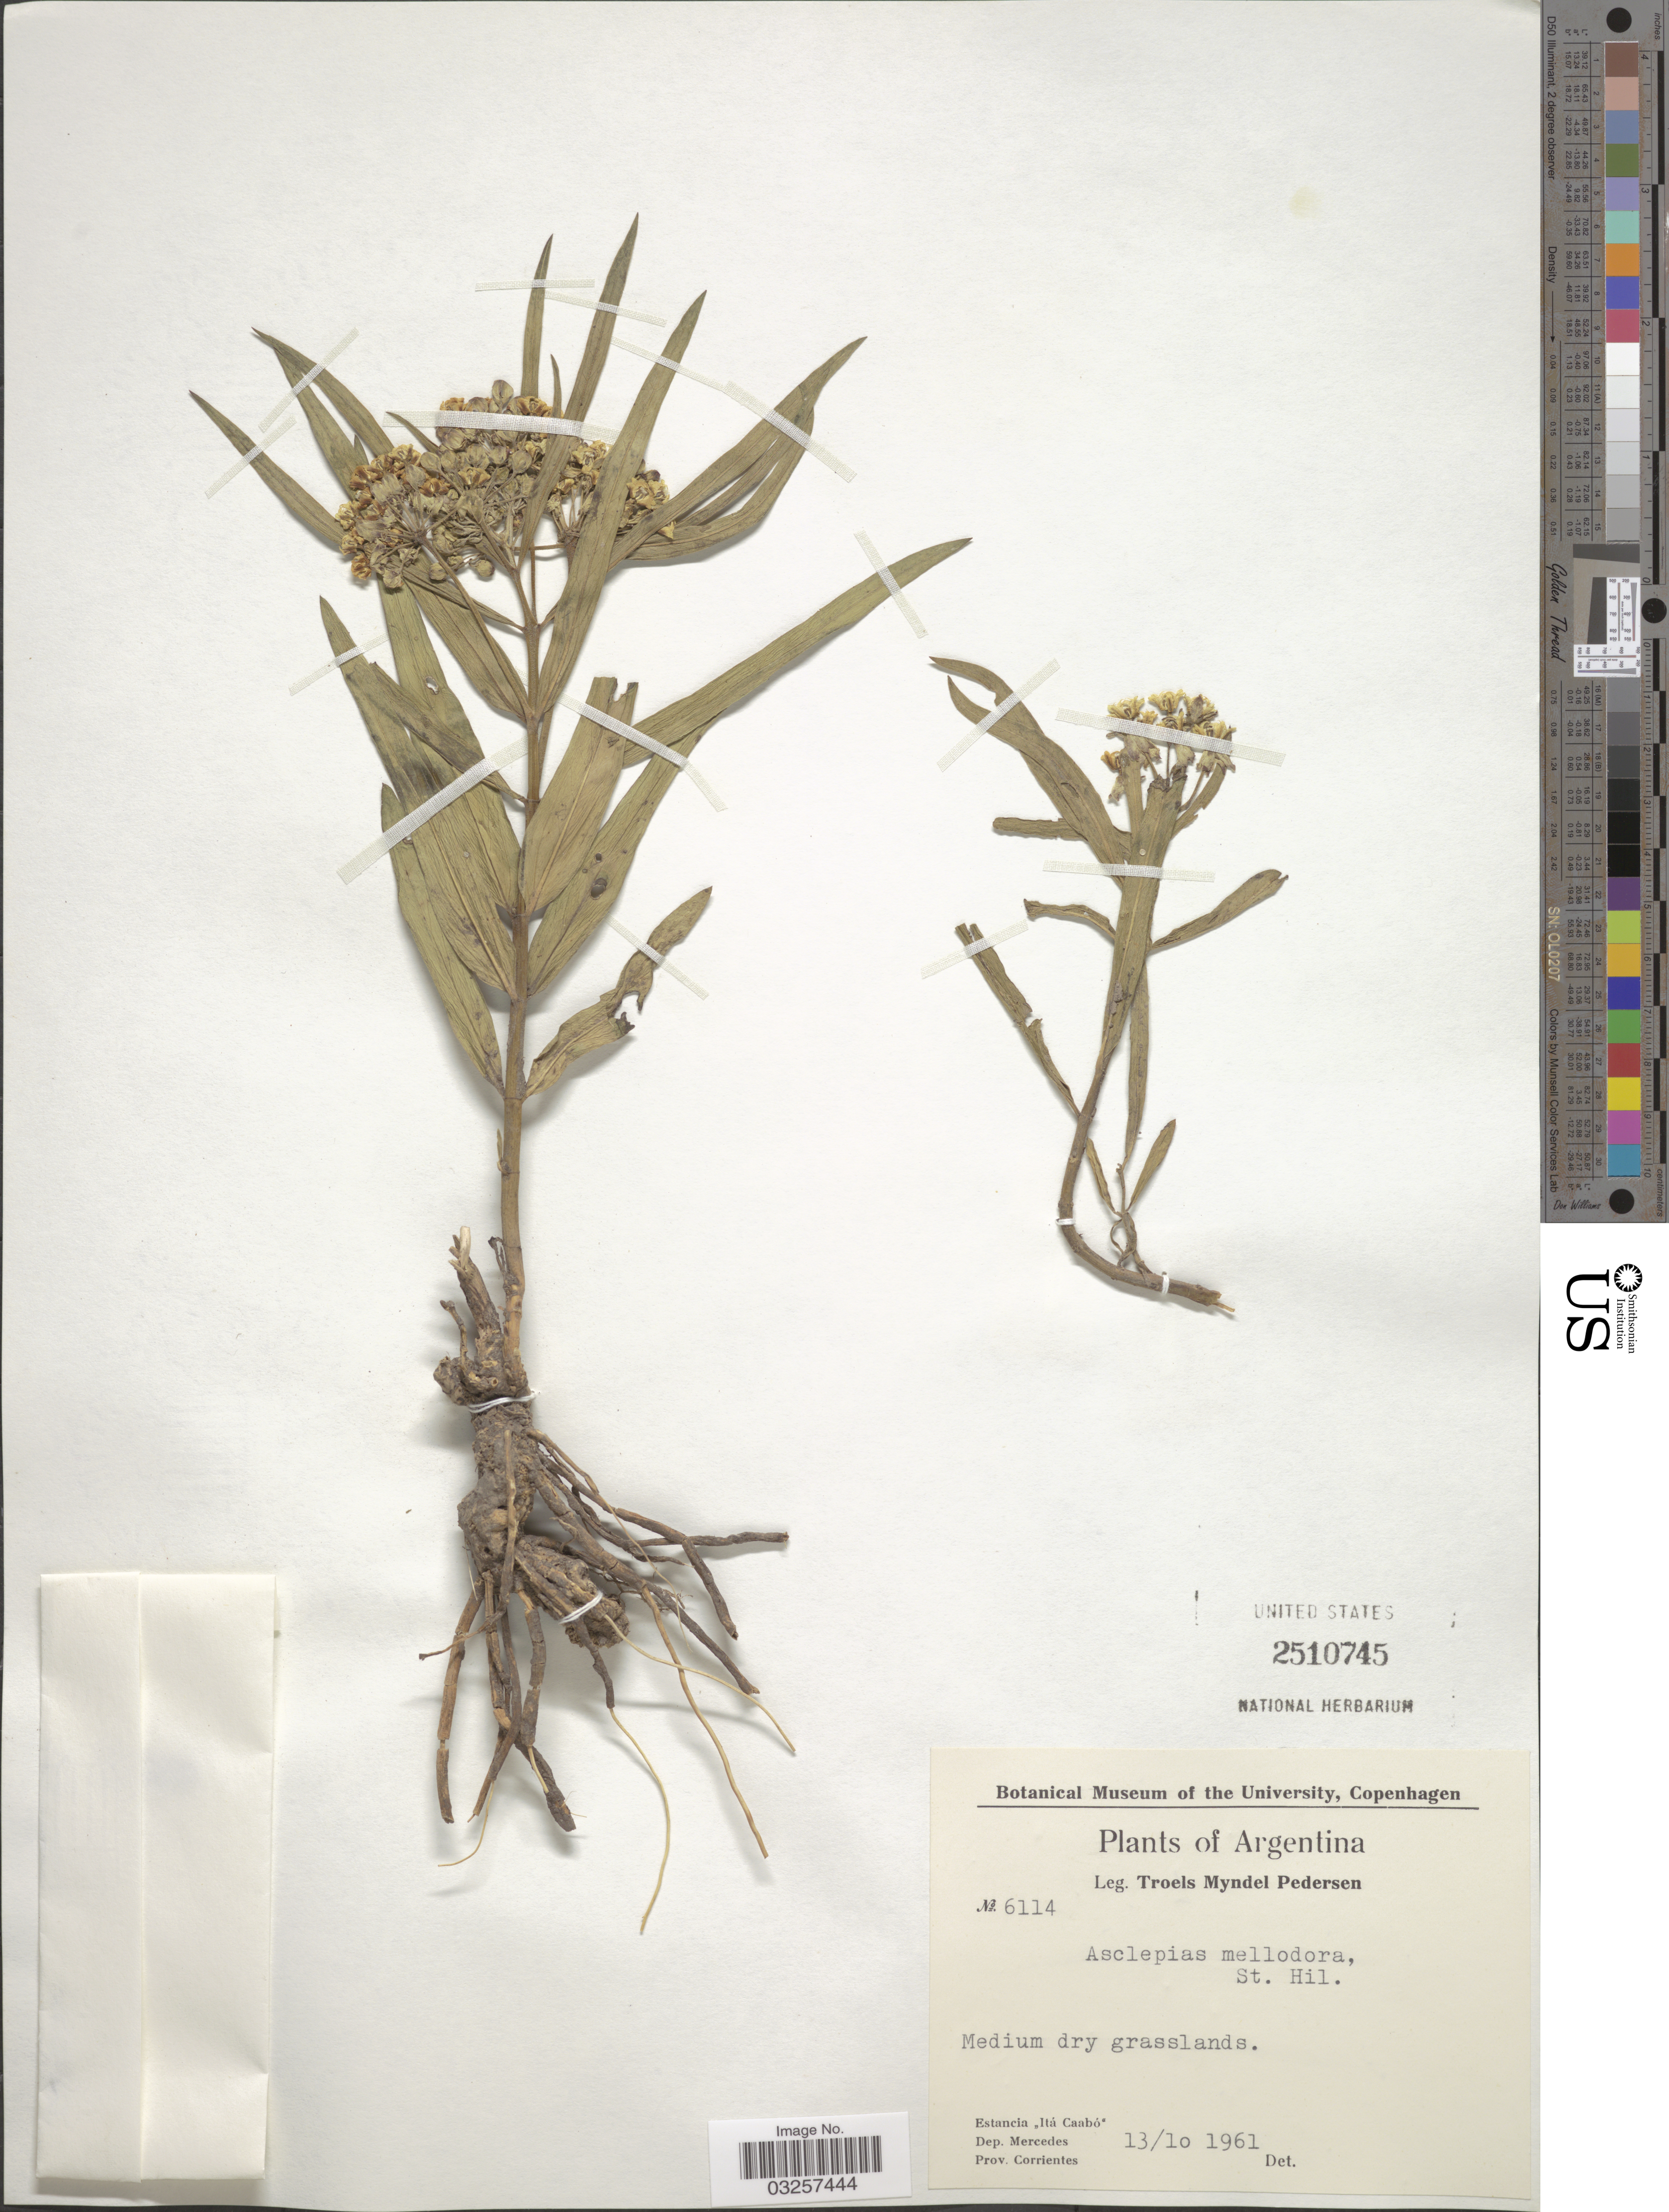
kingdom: Plantae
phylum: Tracheophyta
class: Magnoliopsida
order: Gentianales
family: Apocynaceae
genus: Asclepias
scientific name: Asclepias mellodora var. mellodora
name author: A. St.-Hil.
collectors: T. Pederson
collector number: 6114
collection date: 1961-10-13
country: Argentina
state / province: Corrientes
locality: Estancia "Itá Caabó". Dep. Mercedes. Prov. Corrientes.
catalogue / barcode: US 2510745